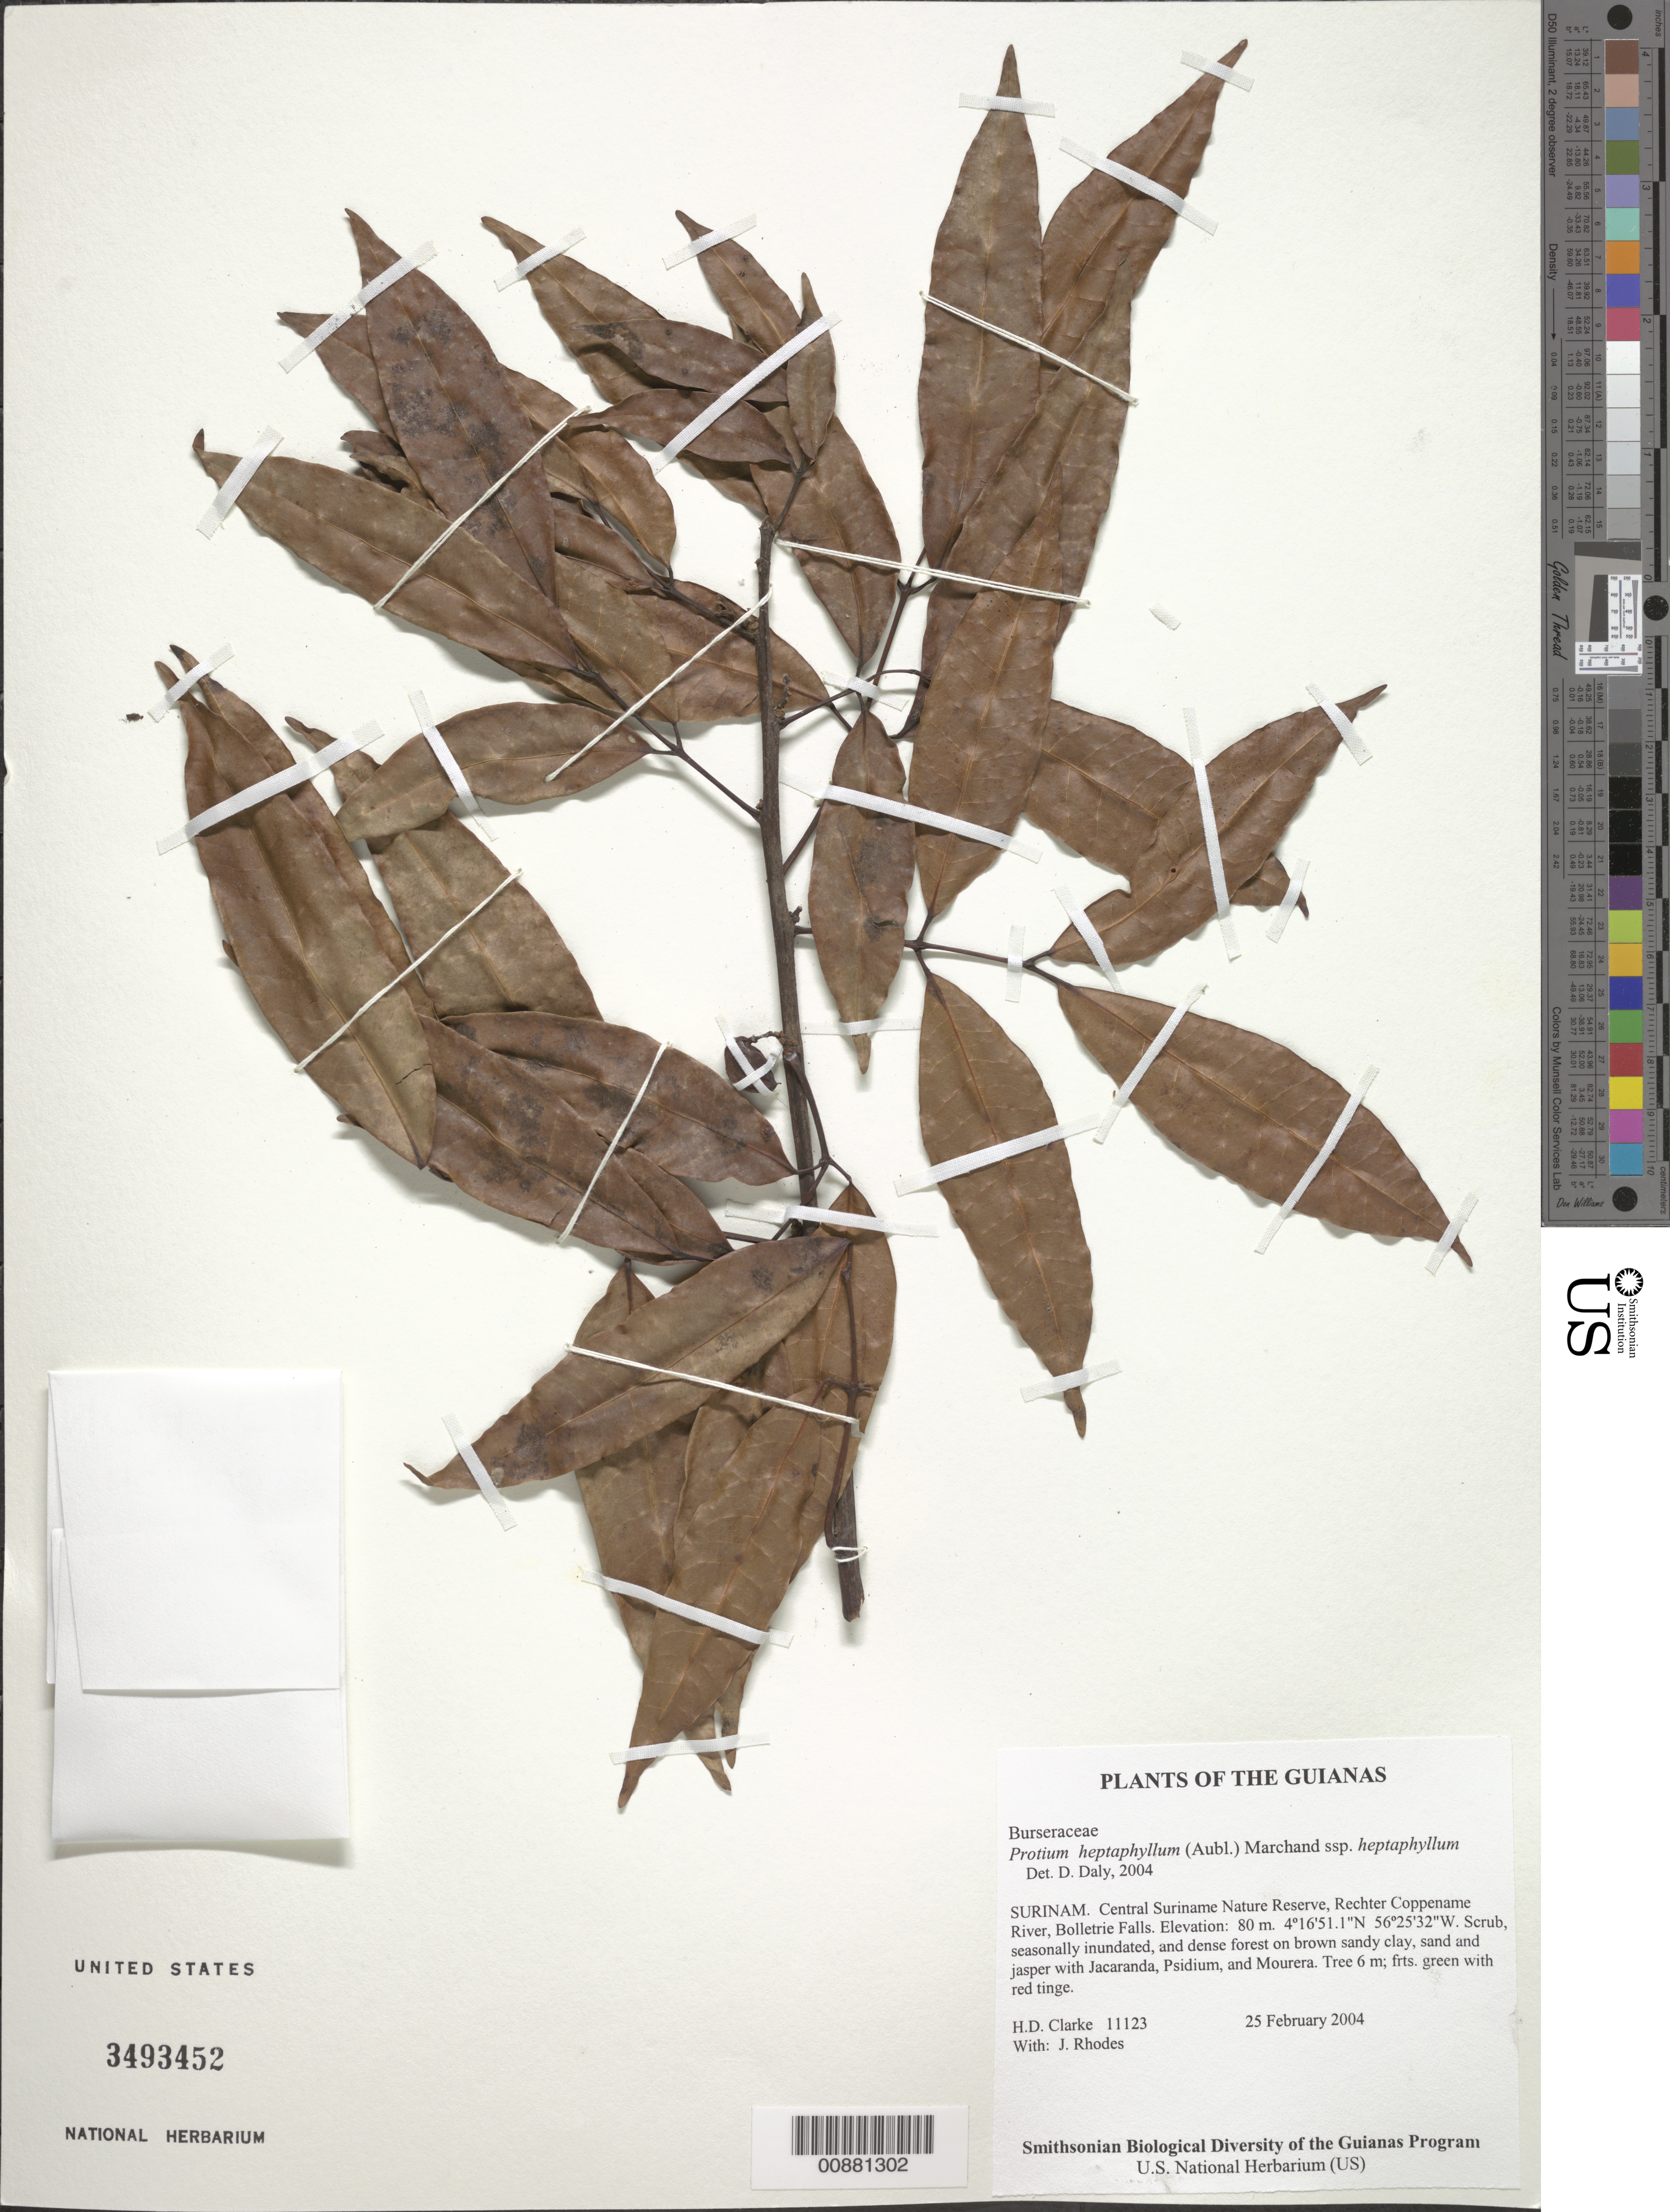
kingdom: Plantae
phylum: Tracheophyta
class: Magnoliopsida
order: Sapindales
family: Burseraceae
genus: Protium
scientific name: Protium heptaphyllum subsp. heptaphyllum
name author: (Aubl.) Marchand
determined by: Daly, D. C.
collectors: H. D. Clarke & J. Rhodes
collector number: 11123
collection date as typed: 25 February 2004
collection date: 2004-02-25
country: Suriname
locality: Central Suriname Nature Reserve, Rechter Coppename River, Bolletrie Falls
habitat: Scrub, seasonally inundated, and dense forest on brown sandy clay, sand and jasper with Jacaranda, Psidium, and Mourera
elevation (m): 80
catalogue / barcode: US 3493452